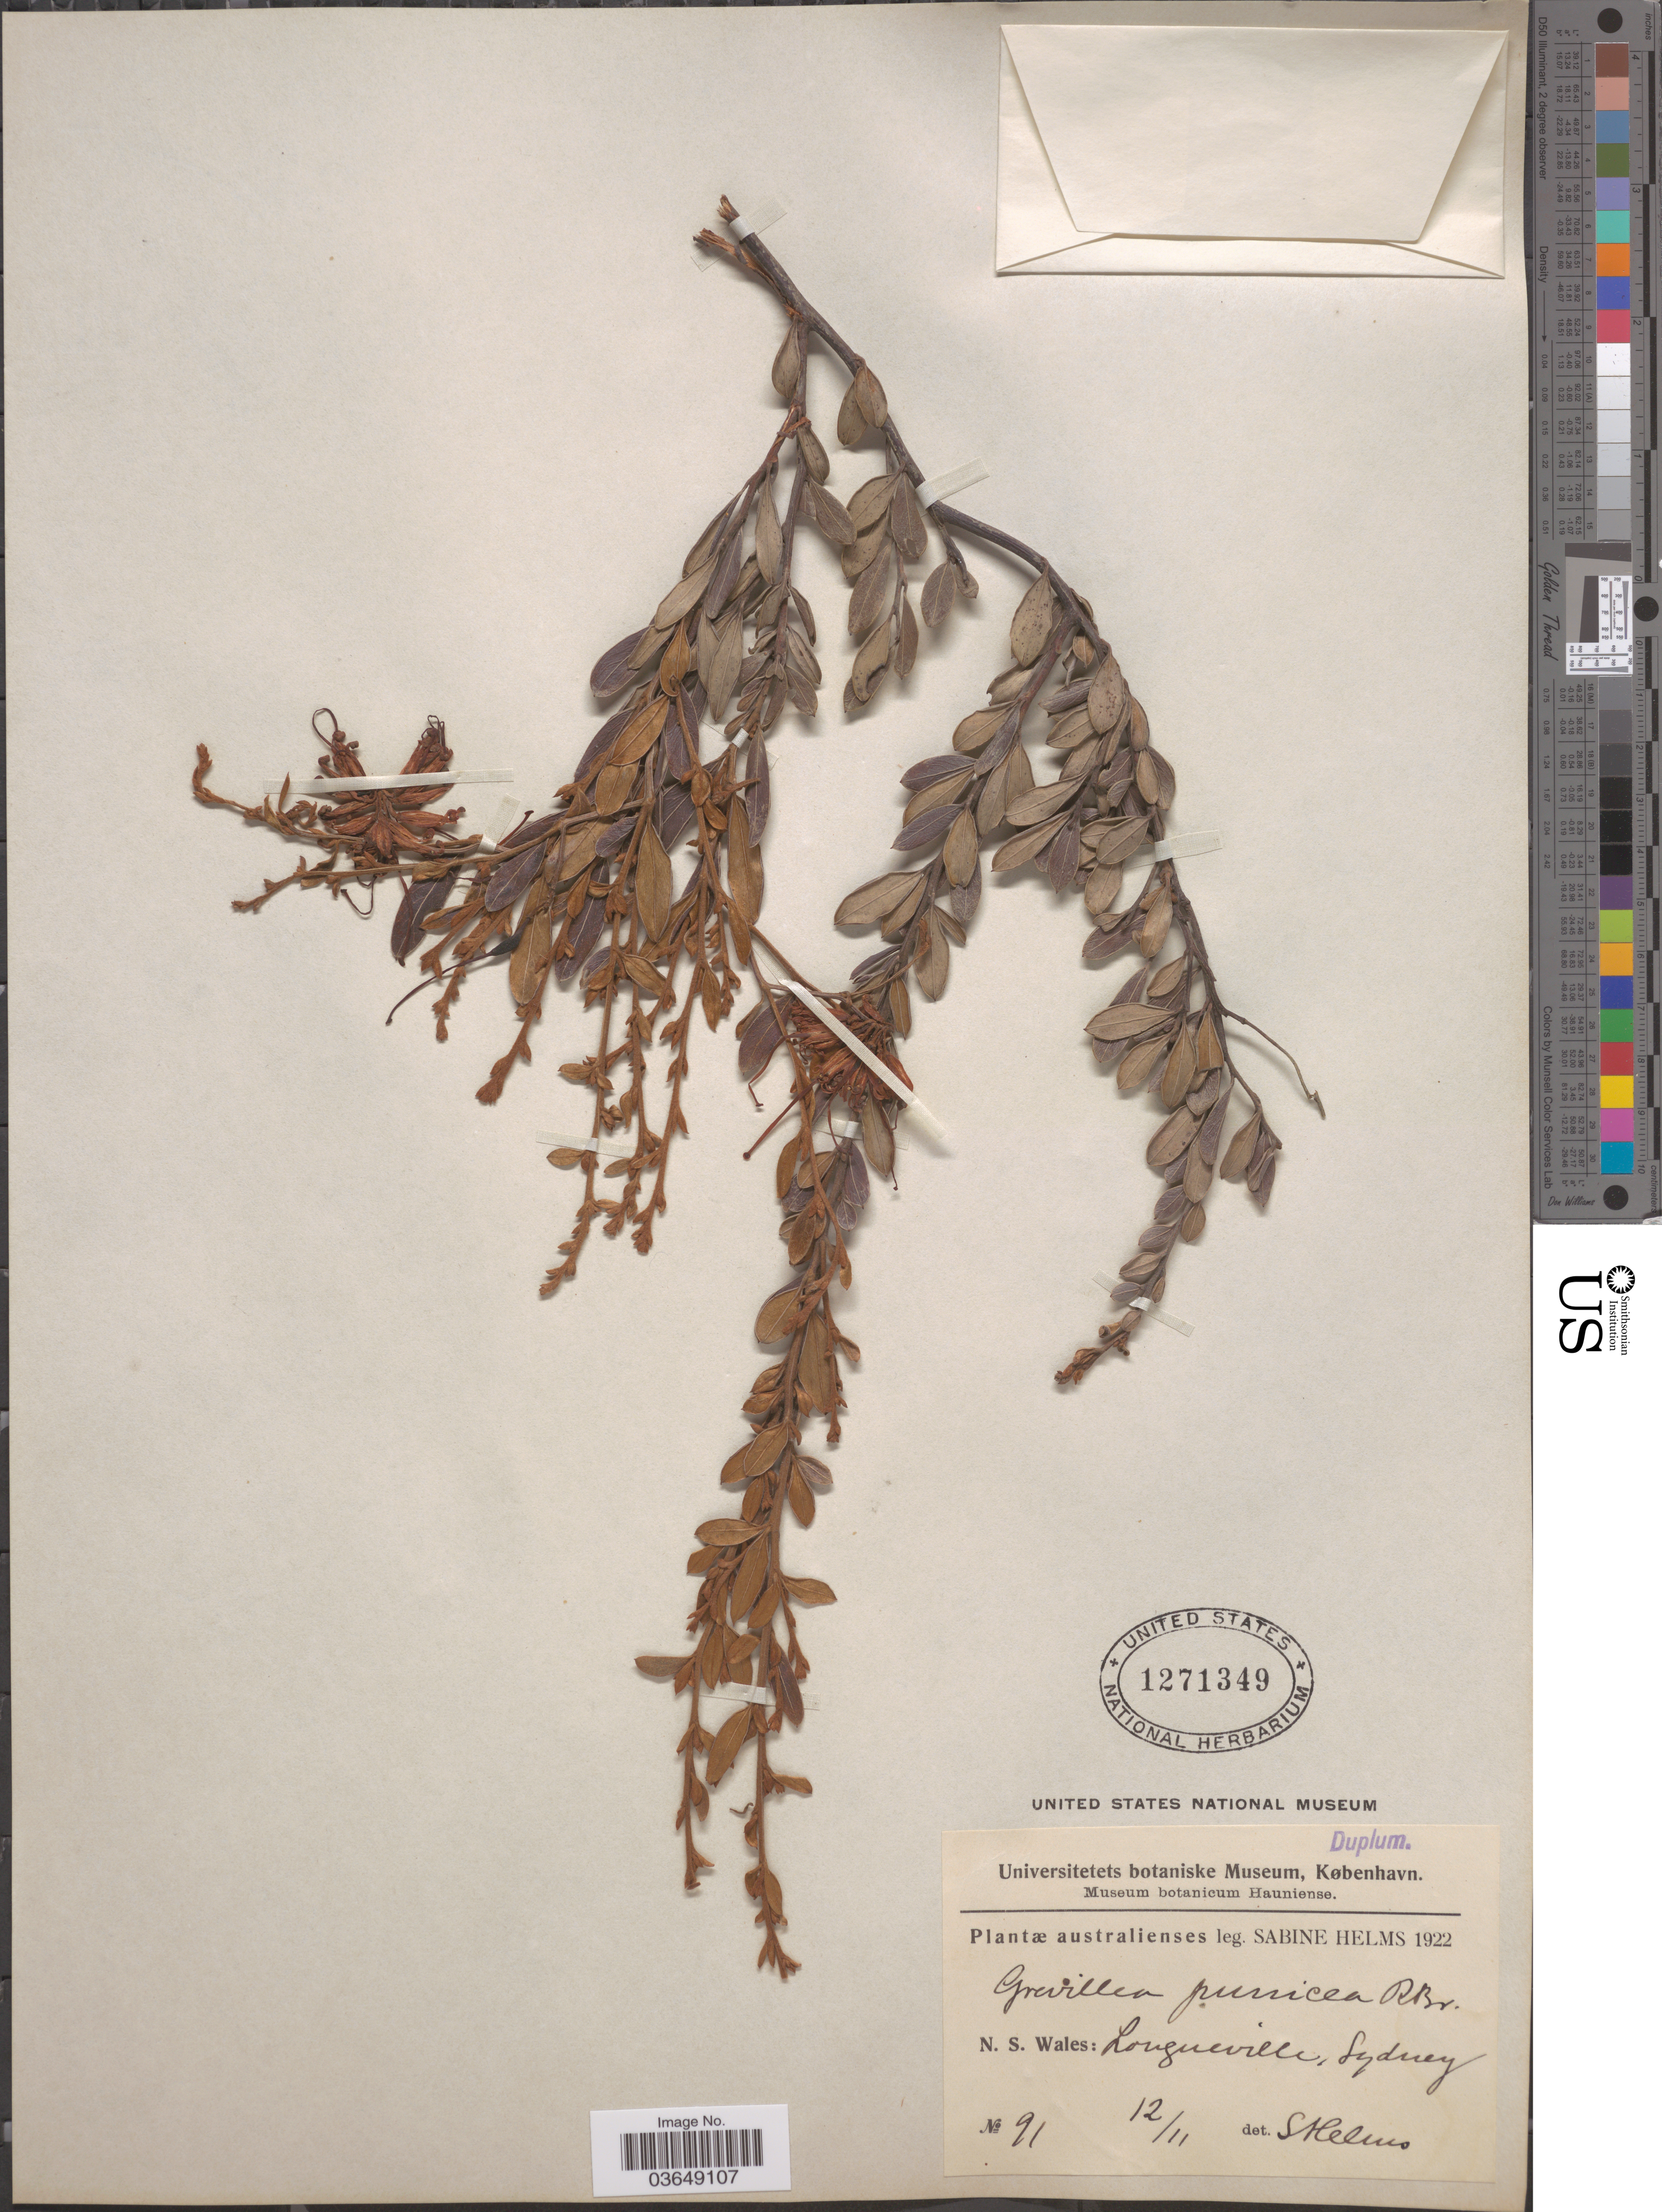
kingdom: Plantae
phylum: Tracheophyta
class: Magnoliopsida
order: Proteales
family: Proteaceae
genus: Grevillea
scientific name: Grevillea punicea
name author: R. Br.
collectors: S. Helms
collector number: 91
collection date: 1922-11-12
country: Australia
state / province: New South Wales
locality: Longueville, Sydney.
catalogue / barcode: US 1271349